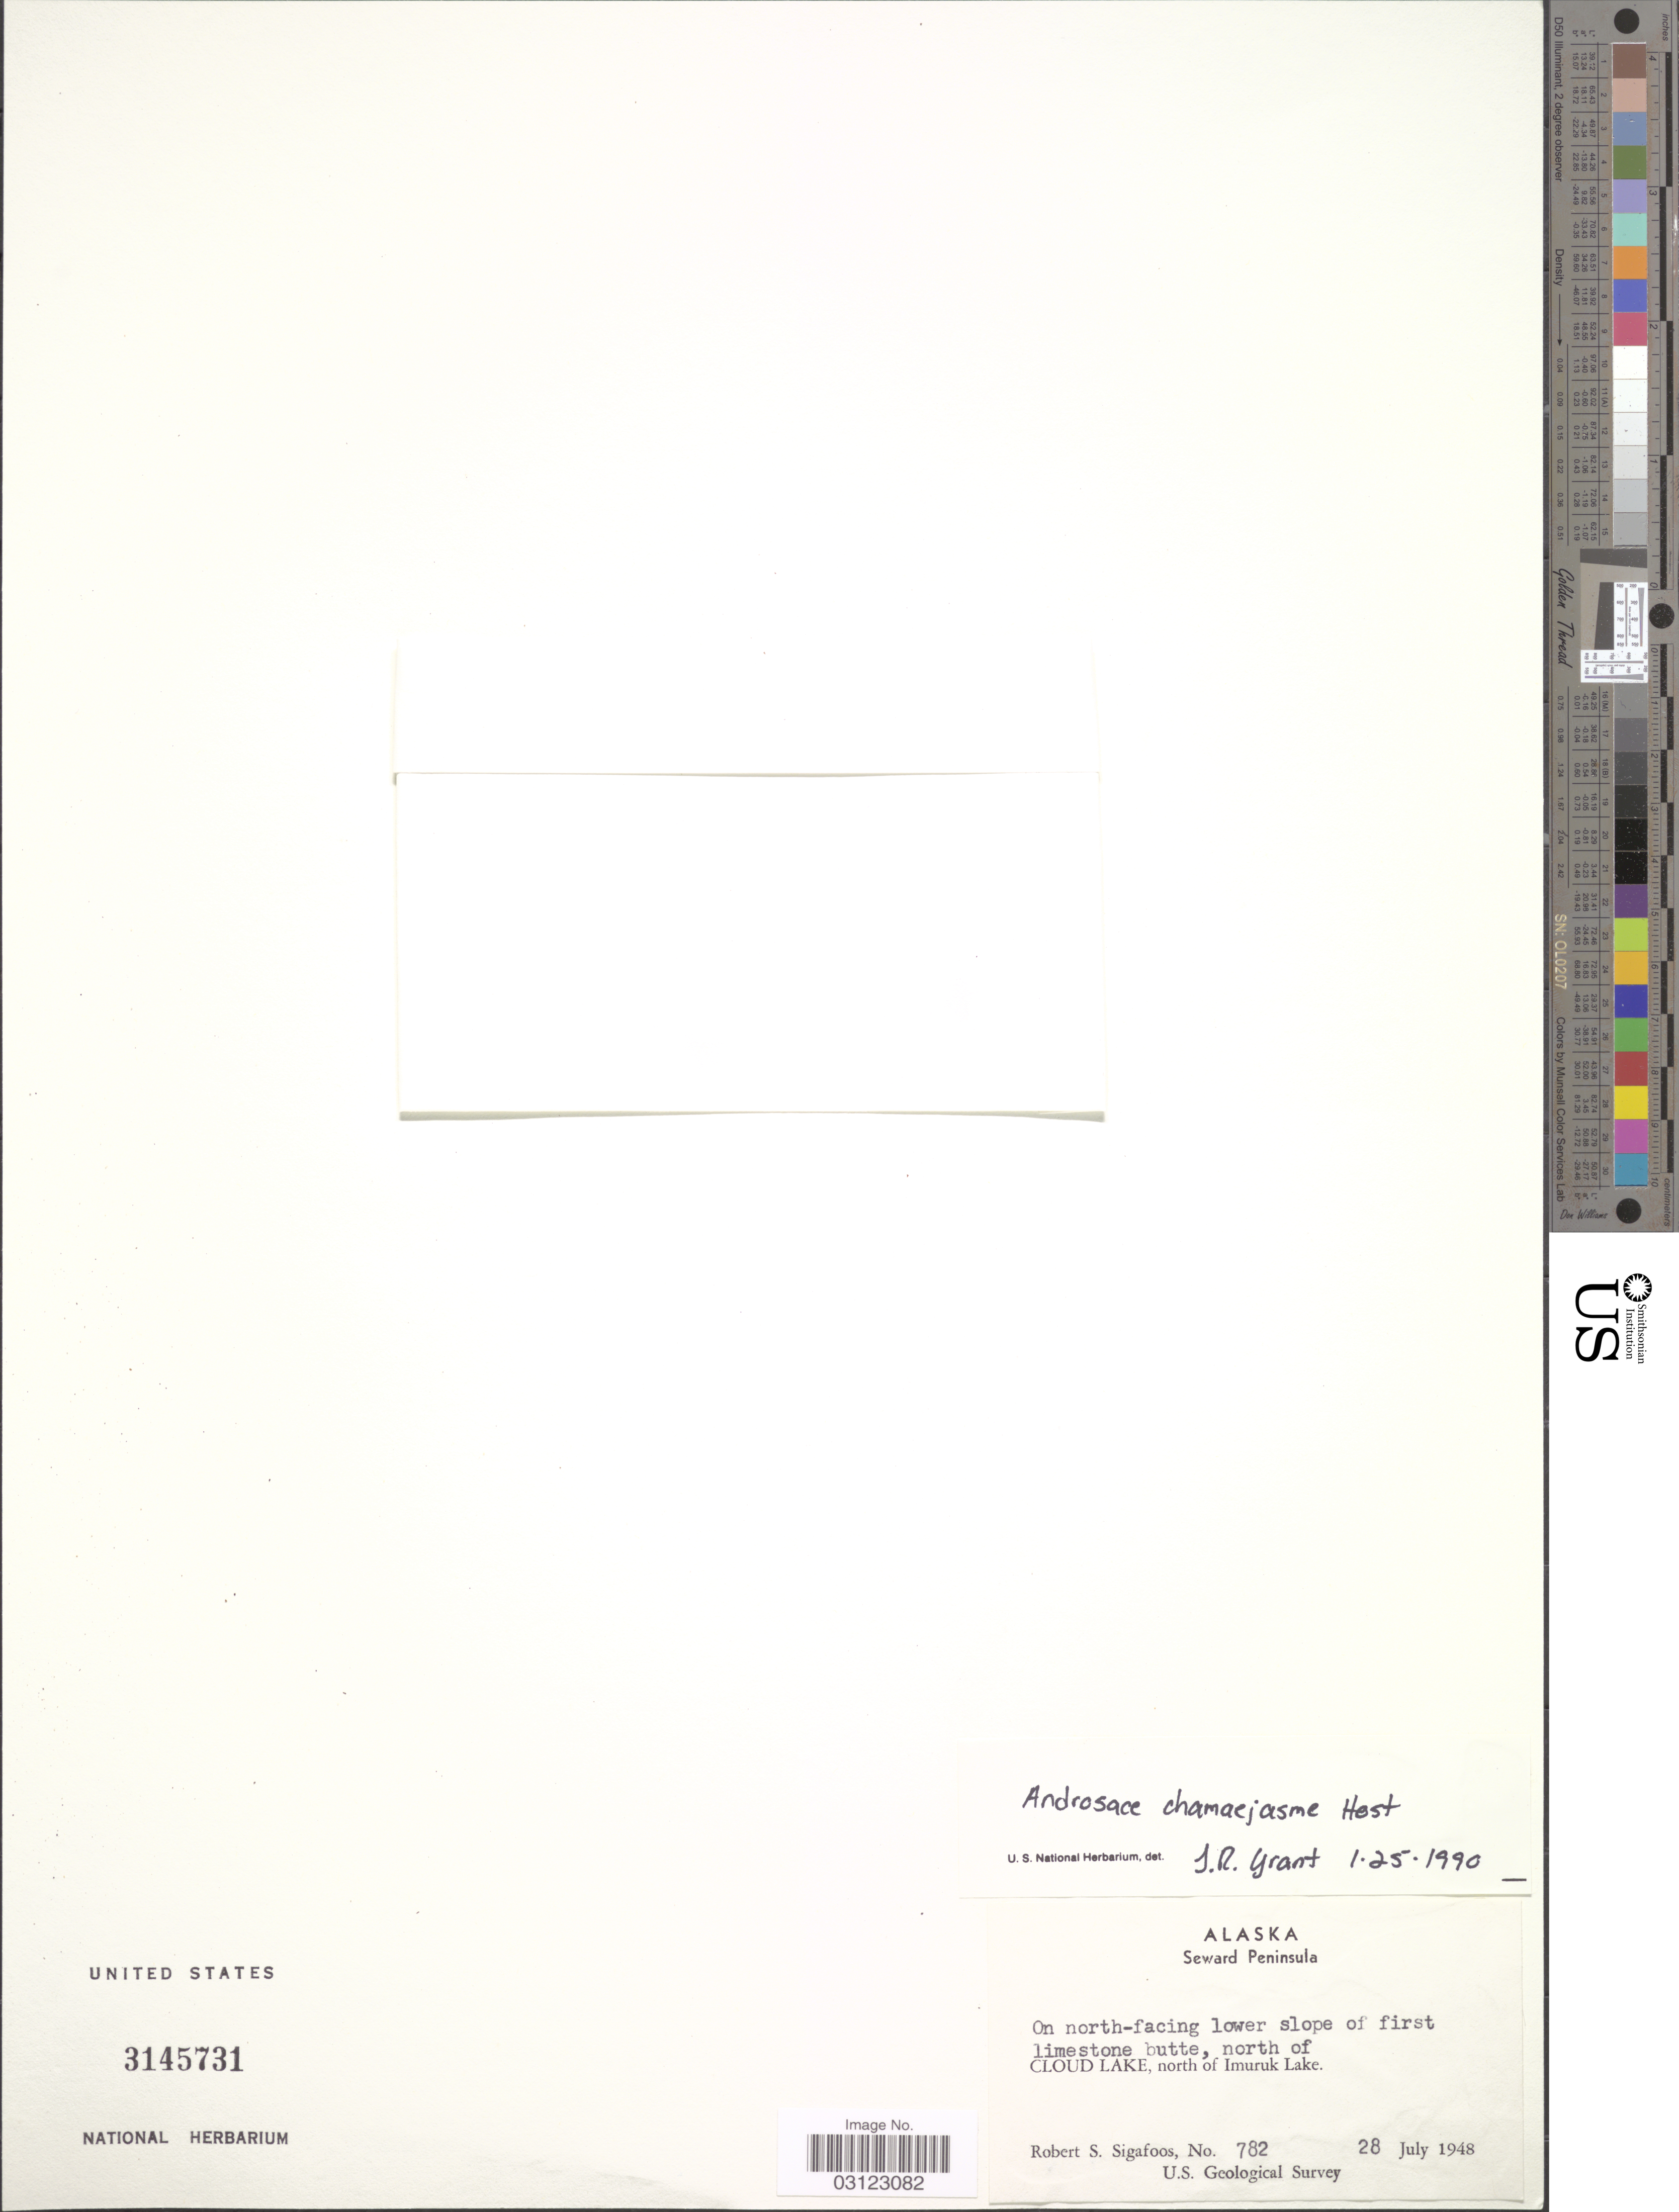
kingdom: Plantae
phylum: Tracheophyta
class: Magnoliopsida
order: Ericales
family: Primulaceae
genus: Androsace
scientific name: Androsace chamaejasme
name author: Wulfen ex Host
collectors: R. Sigafoos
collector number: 782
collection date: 1948-07-28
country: United States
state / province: Alaska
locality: Seward Peninsula. On north-facing lower slope of first limestone butte, north of Cloud Lake, north of Imuruk Lake.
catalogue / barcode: US 3145731